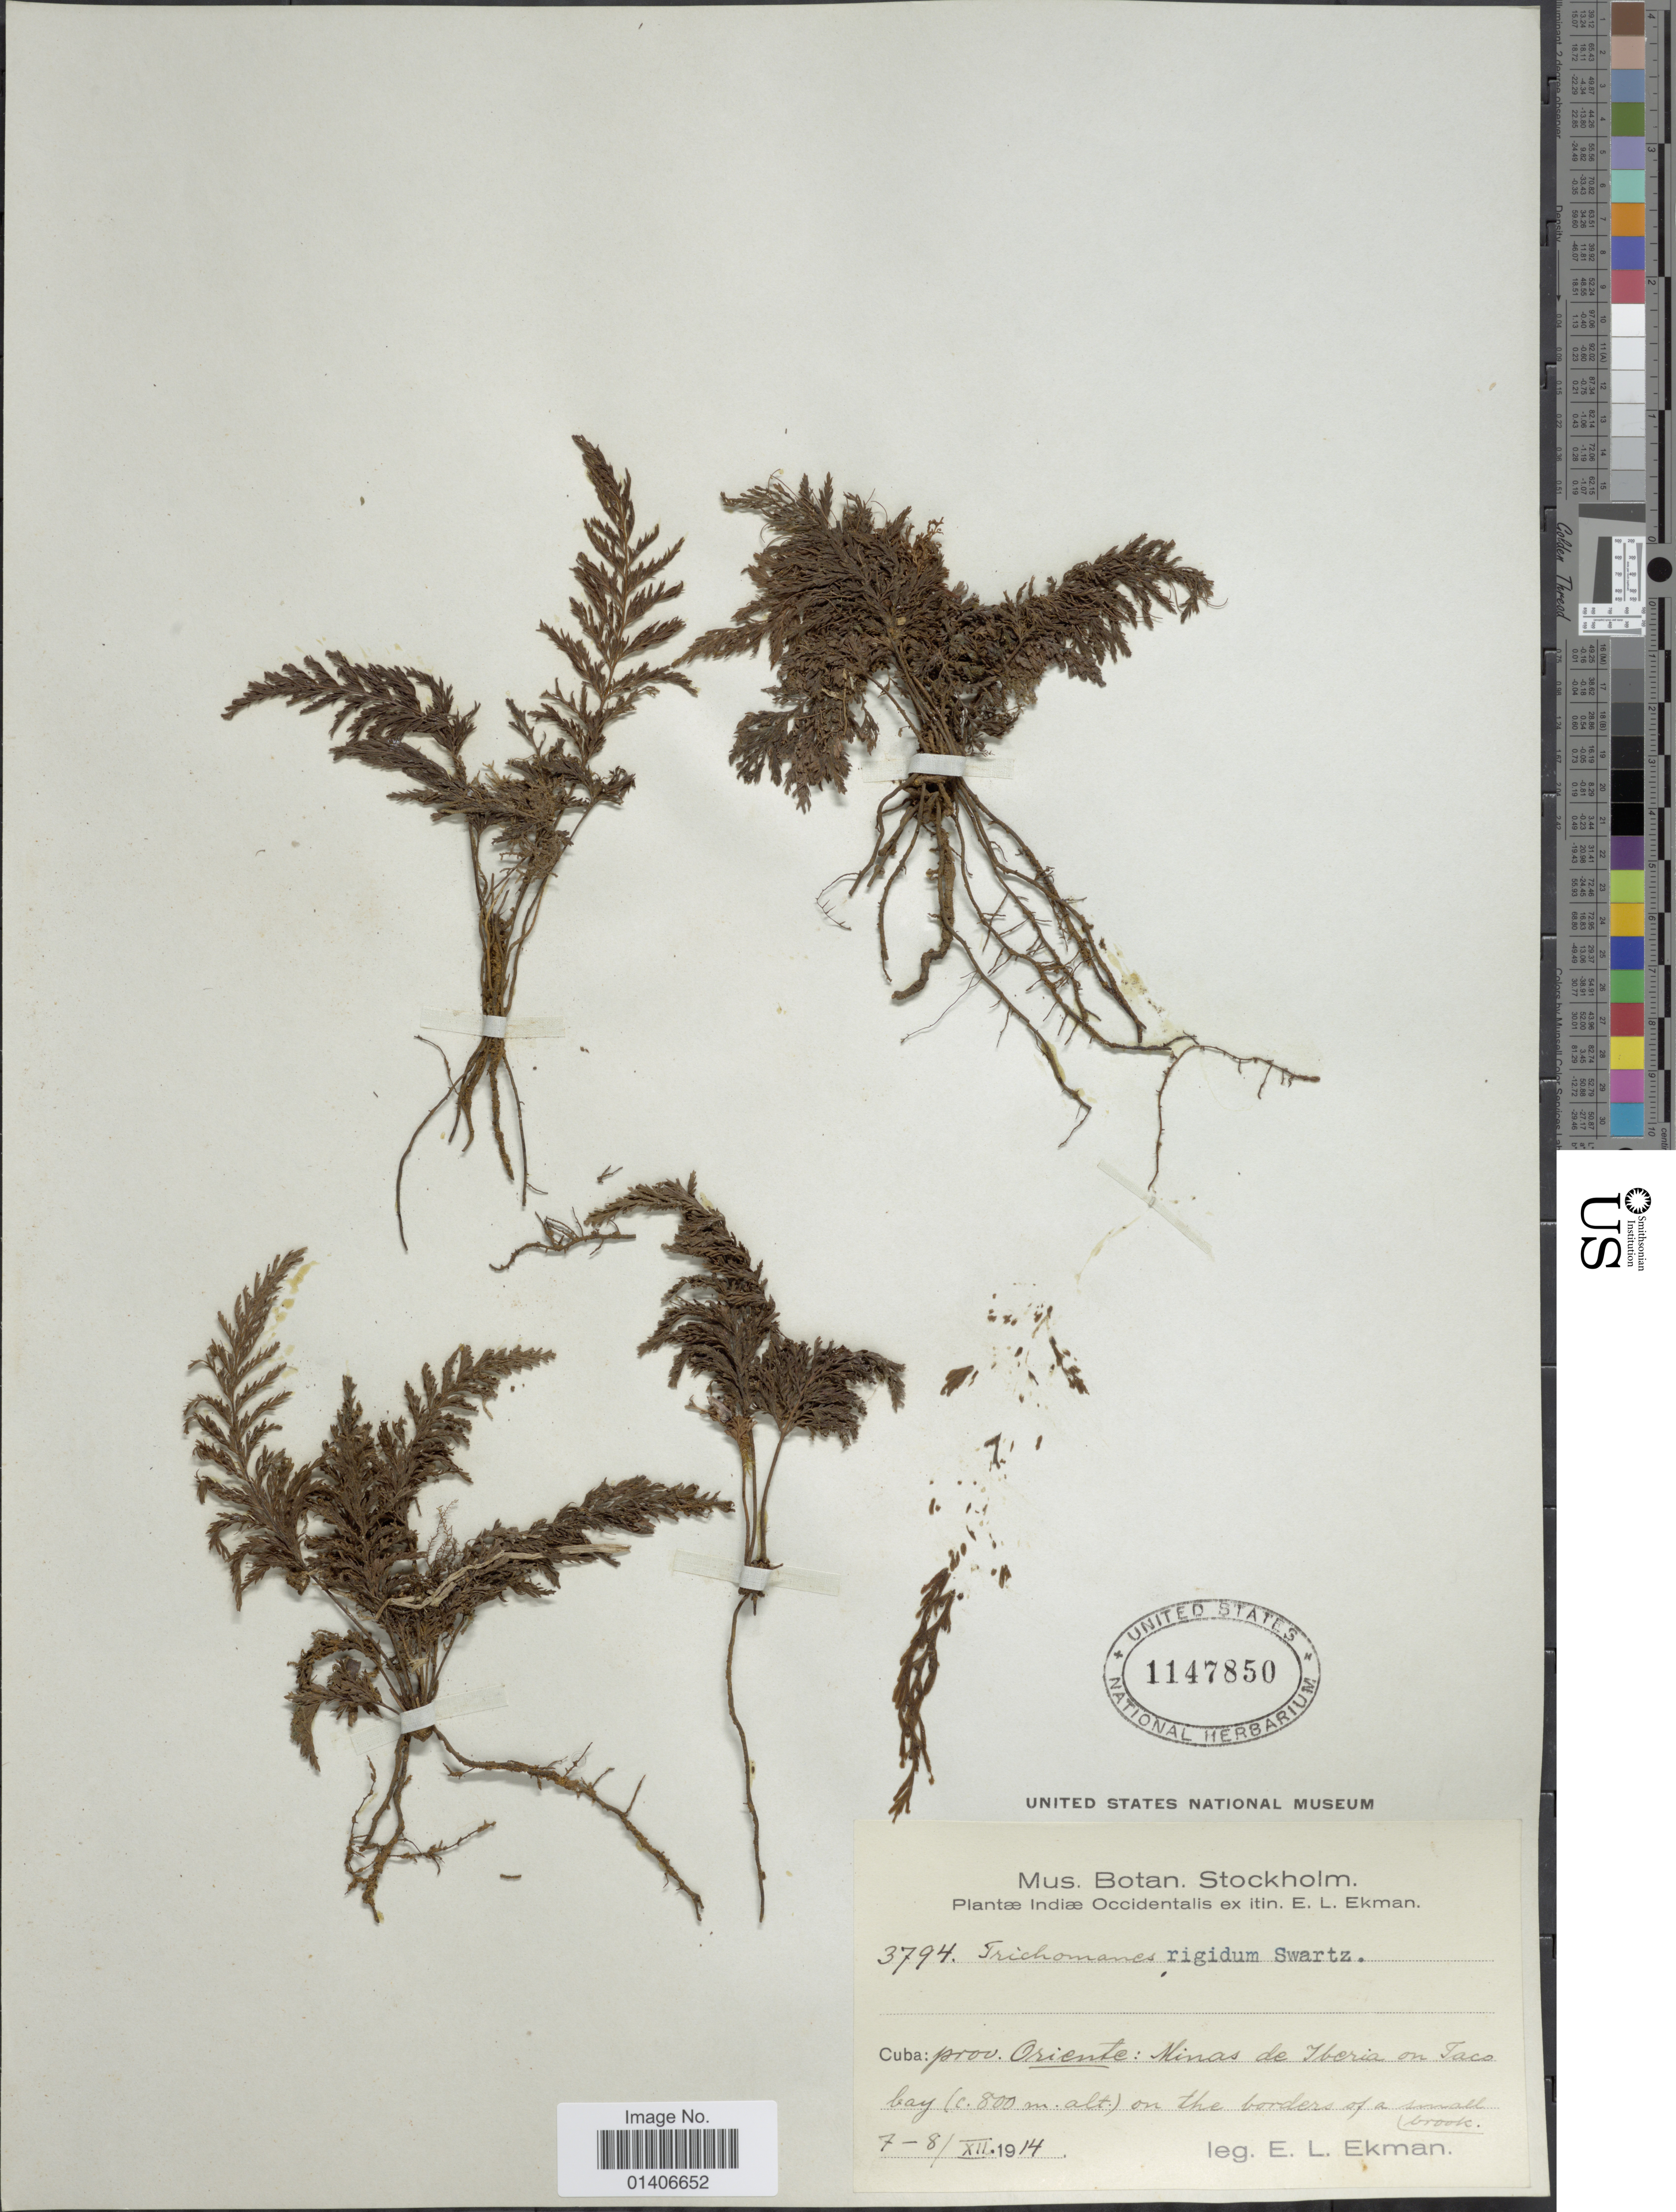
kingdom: Plantae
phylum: Tracheophyta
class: Polypodiopsida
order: Hymenophyllales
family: Hymenophyllaceae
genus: Abrodictyum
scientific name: Abrodictyum rigidum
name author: (Sw.) Ebihara & Dubuisson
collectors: E. L. Ekman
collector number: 3794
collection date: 1914-12-07/1914-12-08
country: Cuba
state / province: Oriente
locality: Minas de Iberia on Taco bay on the borders of a small brook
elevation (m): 800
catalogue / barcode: US 1147850